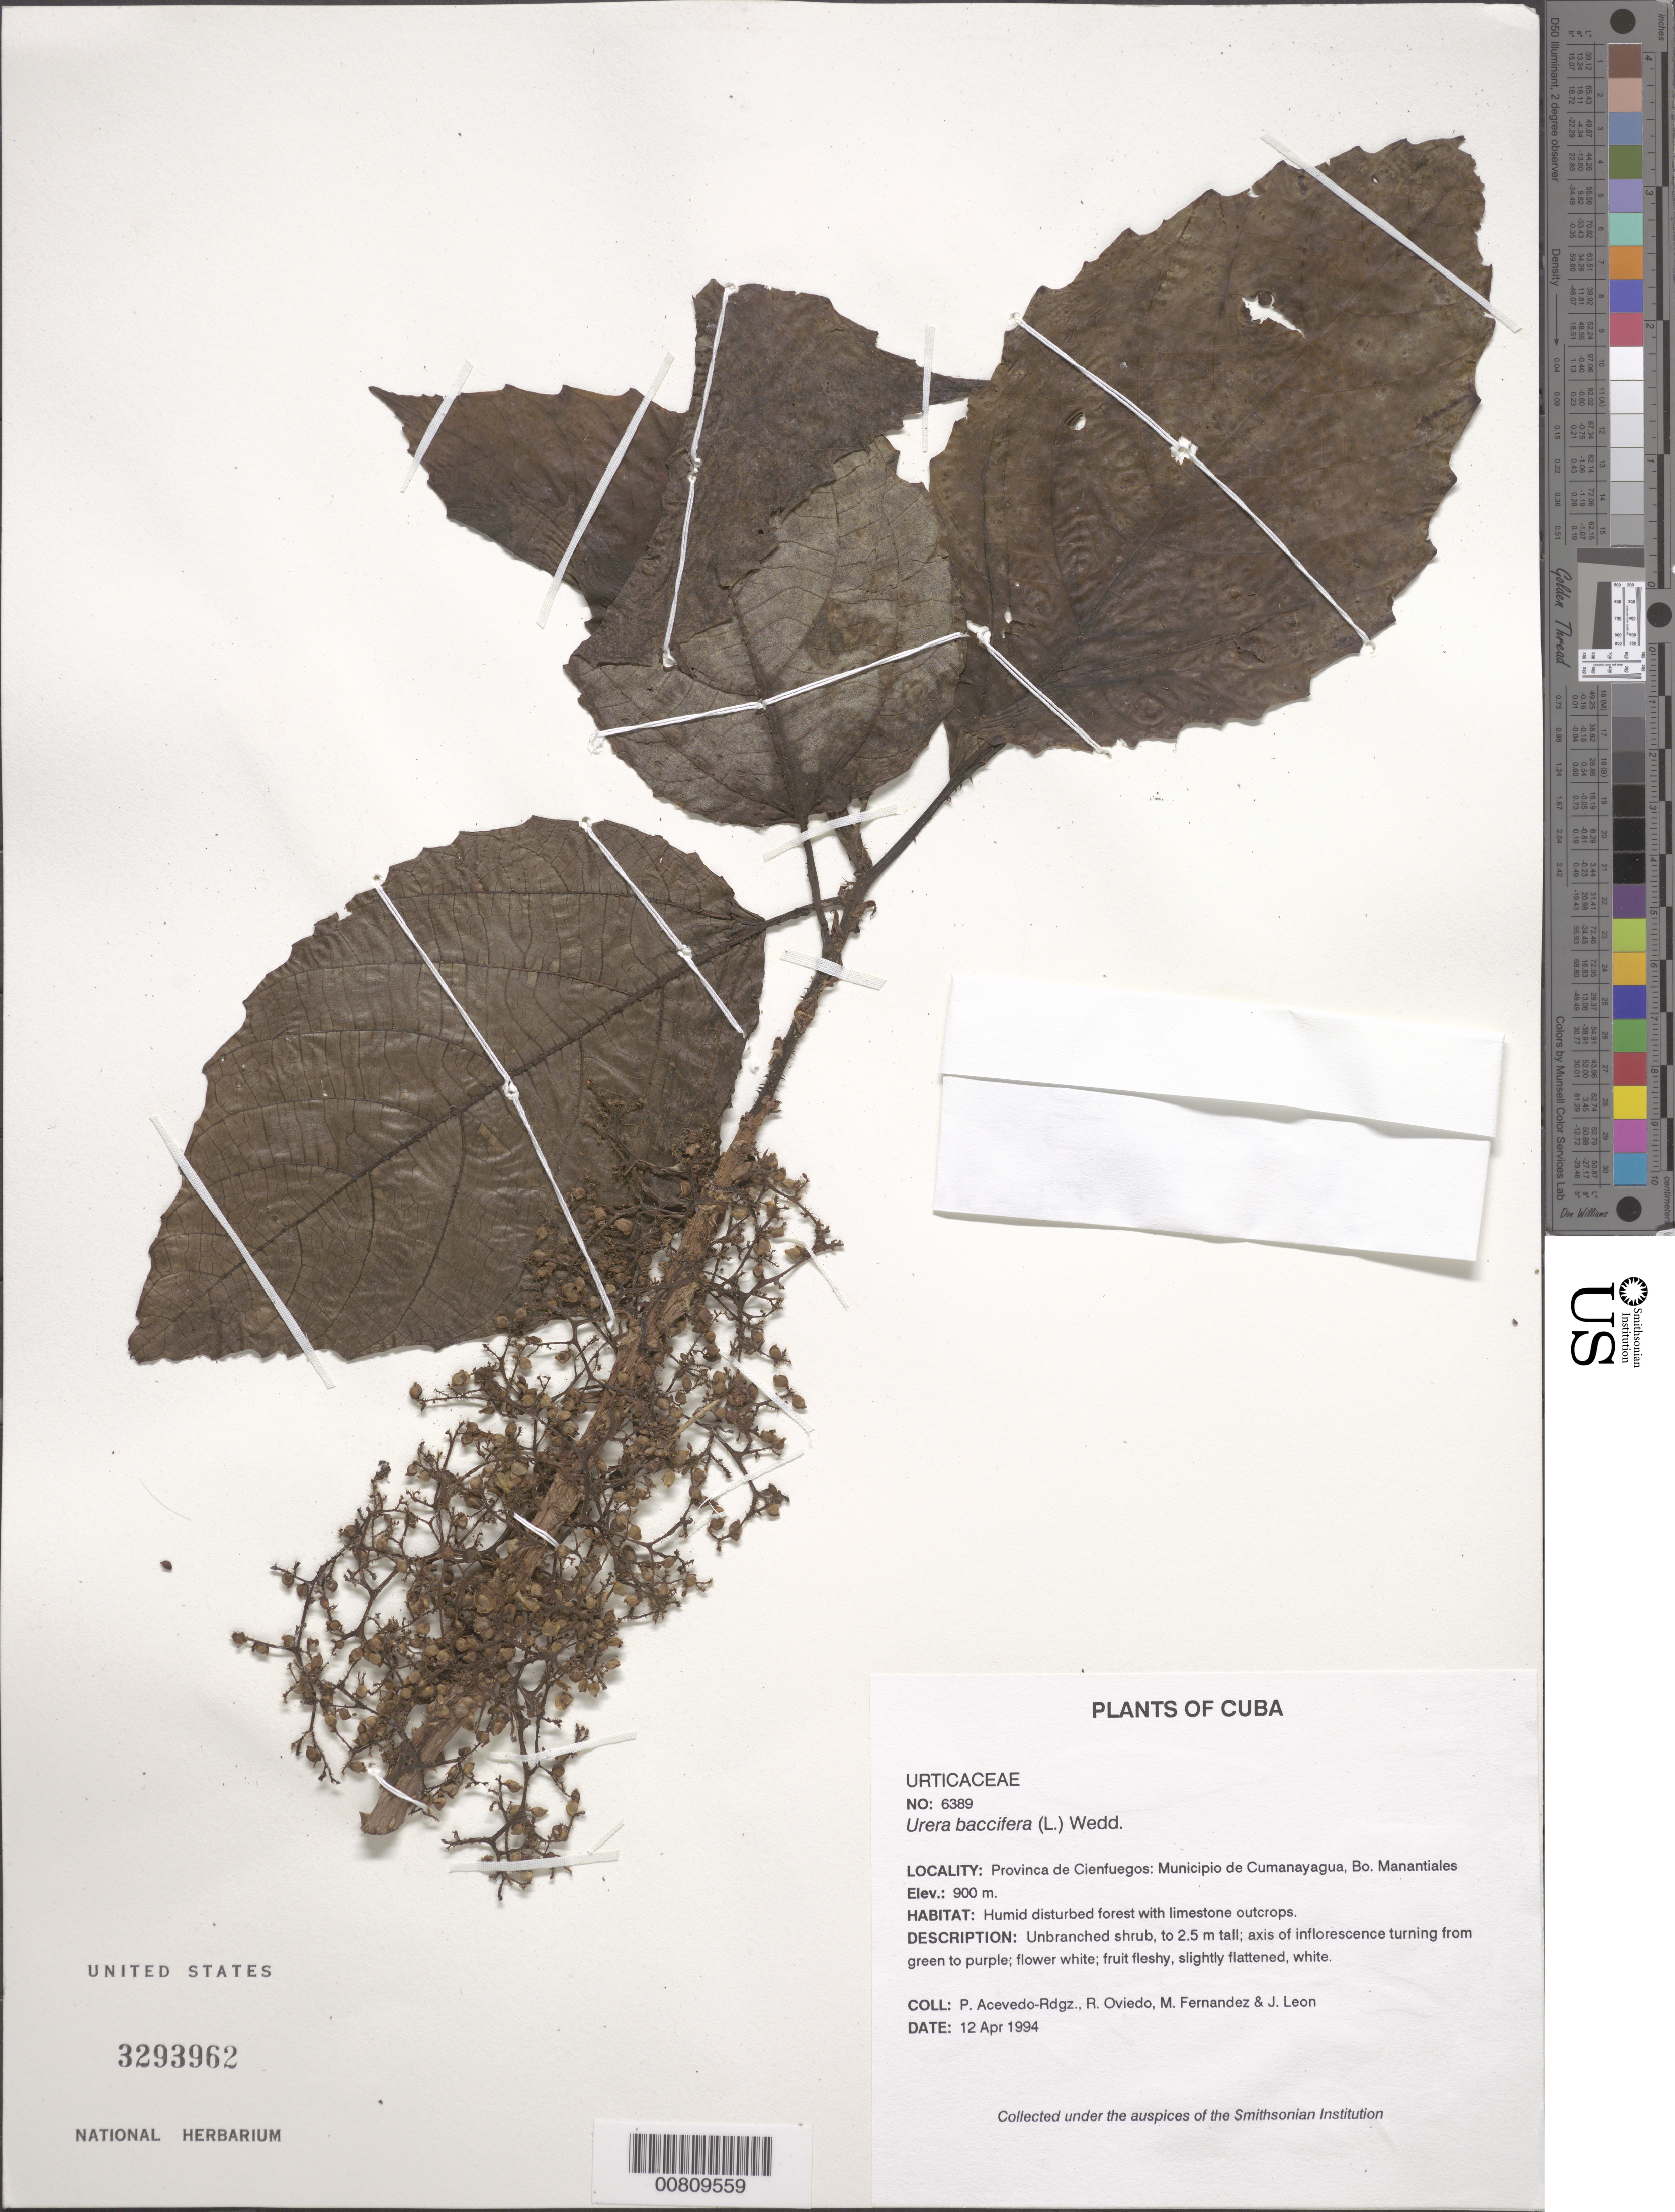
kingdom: Plantae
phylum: Tracheophyta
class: Magnoliopsida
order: Rosales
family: Urticaceae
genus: Urera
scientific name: Urera baccifera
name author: (L.) Gaudich. ex Wedd.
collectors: P. Acevedo-Rodr., R. Oviedo, M. Fernández & J. León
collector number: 6389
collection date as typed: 12 Apr 1994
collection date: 1994-04-12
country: Cuba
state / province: Cienfuegos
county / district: Municipio de Cumanayagua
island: Cuba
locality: Bo Manantiales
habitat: Humid disturbed forest with limestone outcrops.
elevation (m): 900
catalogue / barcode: US 3293962